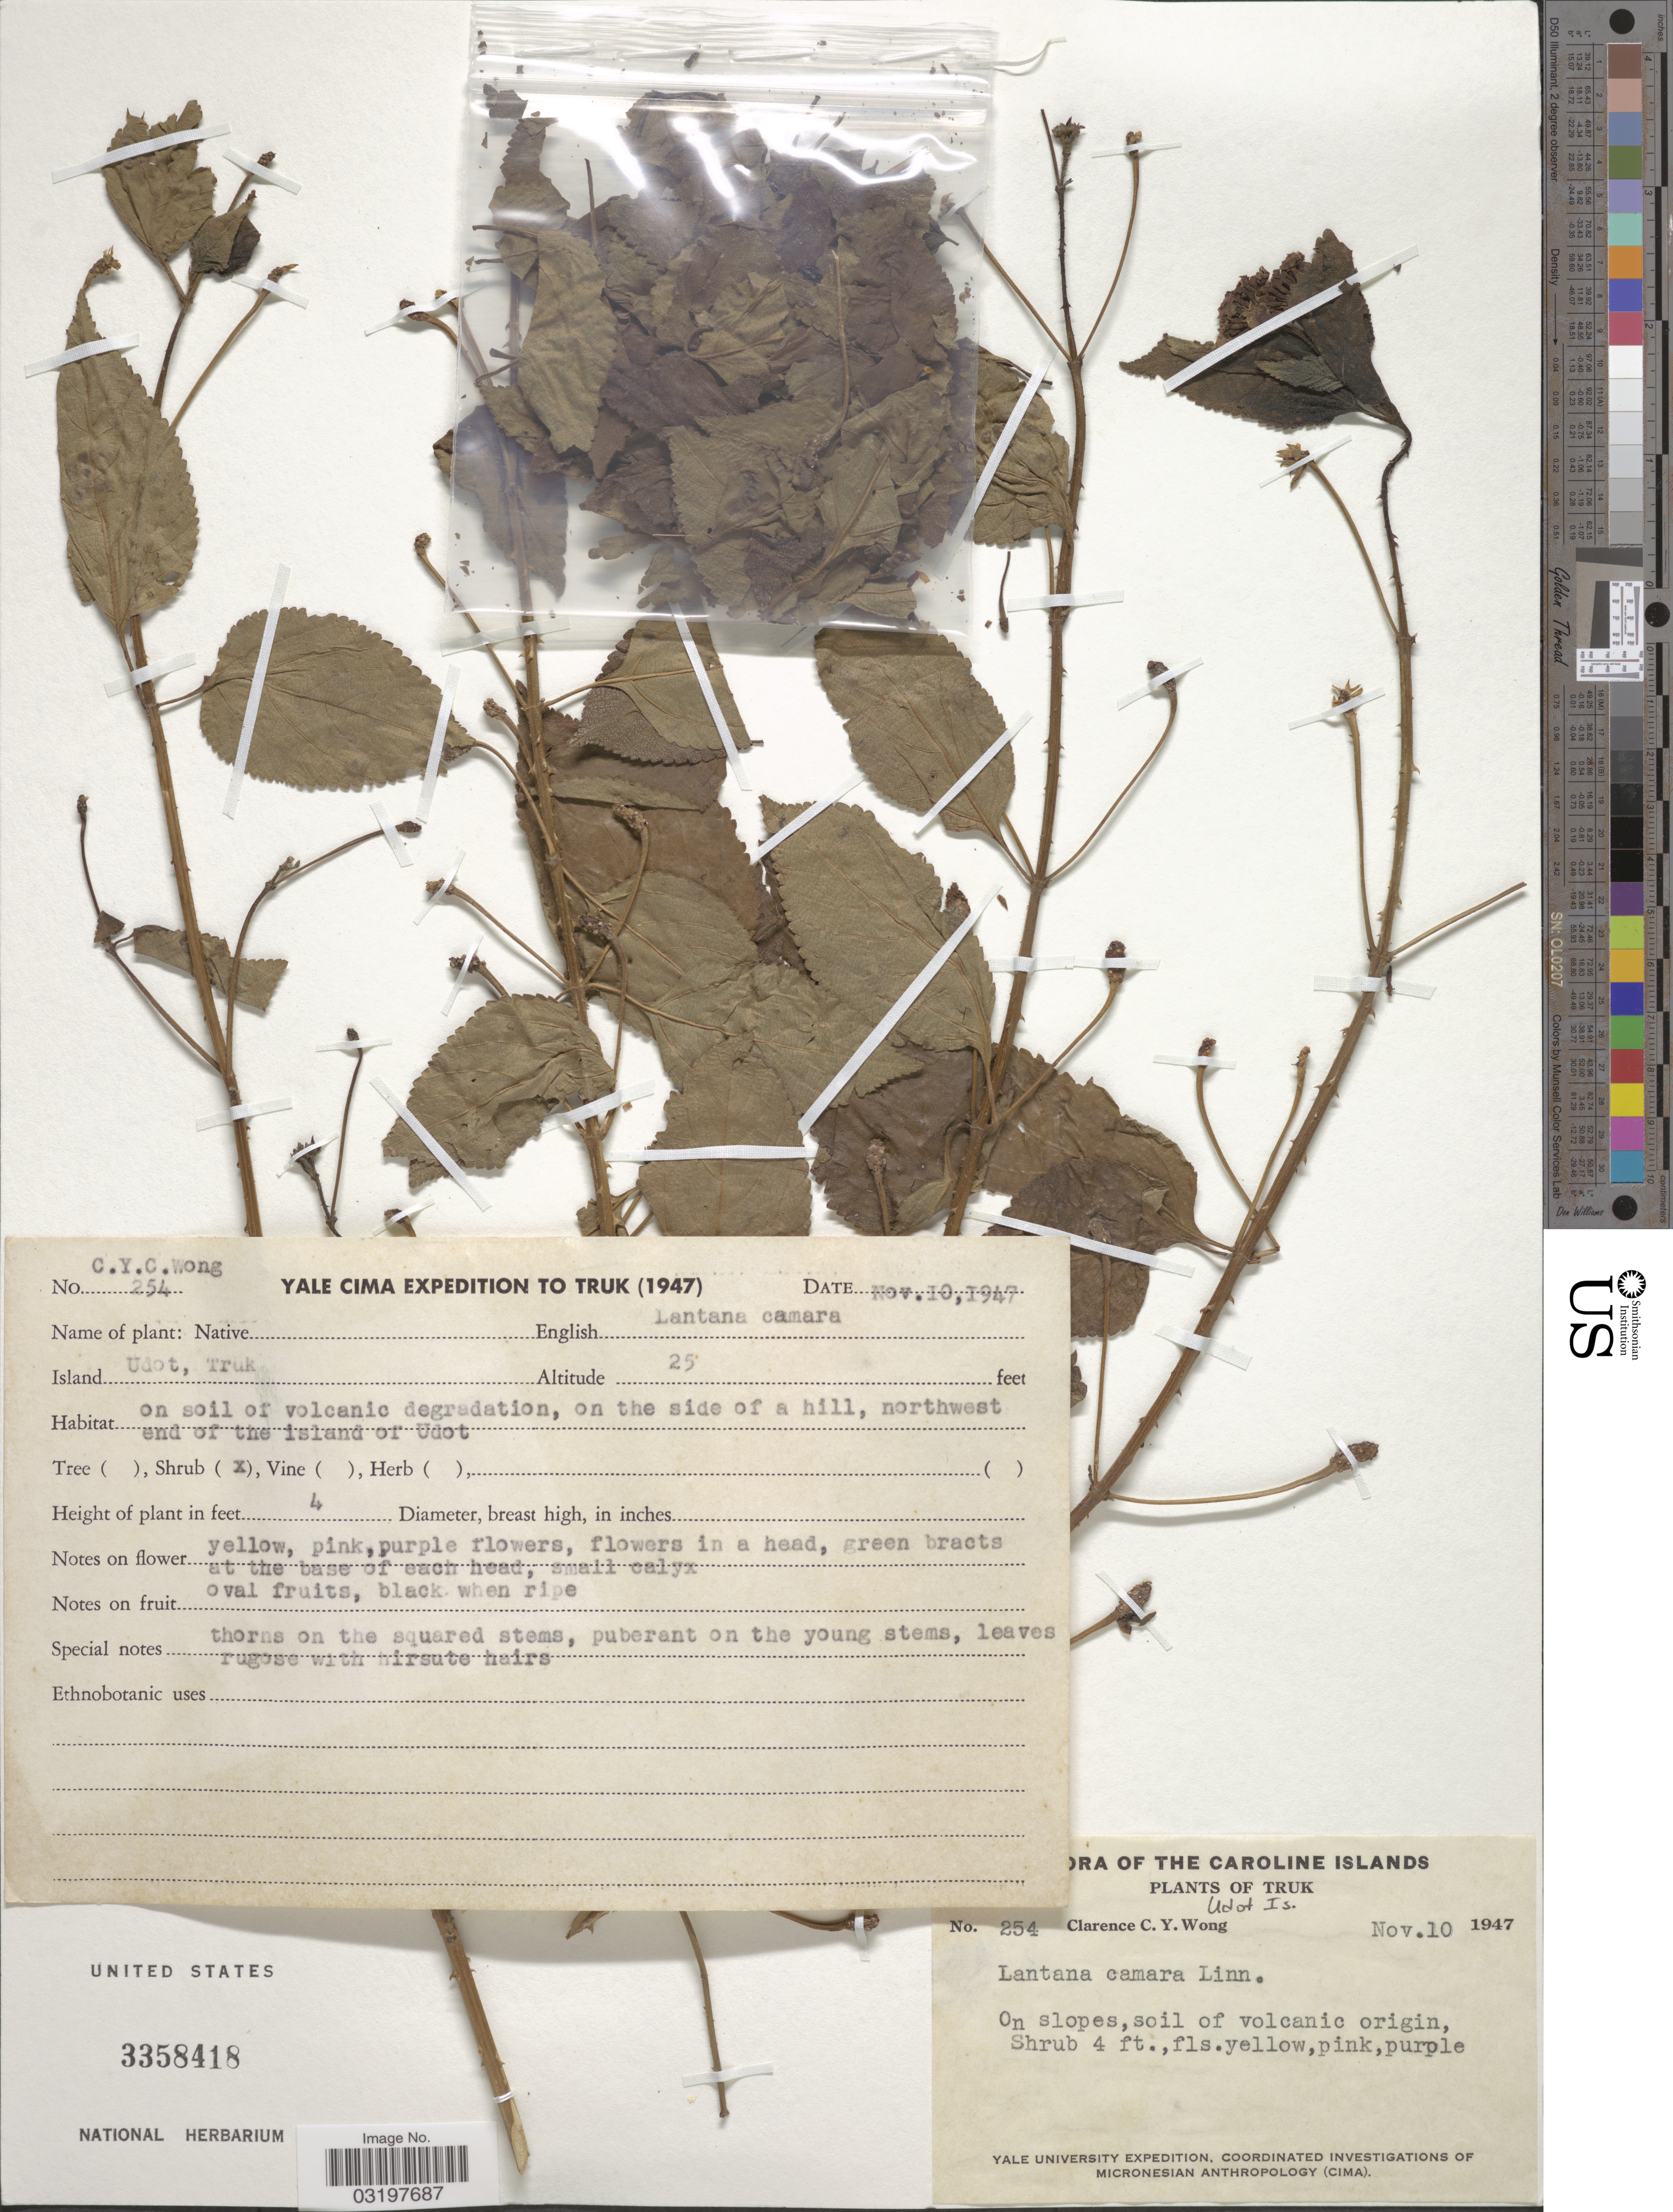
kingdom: Plantae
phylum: Tracheophyta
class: Magnoliopsida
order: Lamiales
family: Verbenaceae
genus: Lantana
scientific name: Lantana camara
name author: L.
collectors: C. Y. C. Wong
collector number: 254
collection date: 1947-11-10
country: Micronesia, Federated States of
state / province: Truk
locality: Island Udot, on soil or volcanic degradation, on the side of a hill, northwest end of the island of Udot.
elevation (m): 8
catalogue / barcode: US 3358418